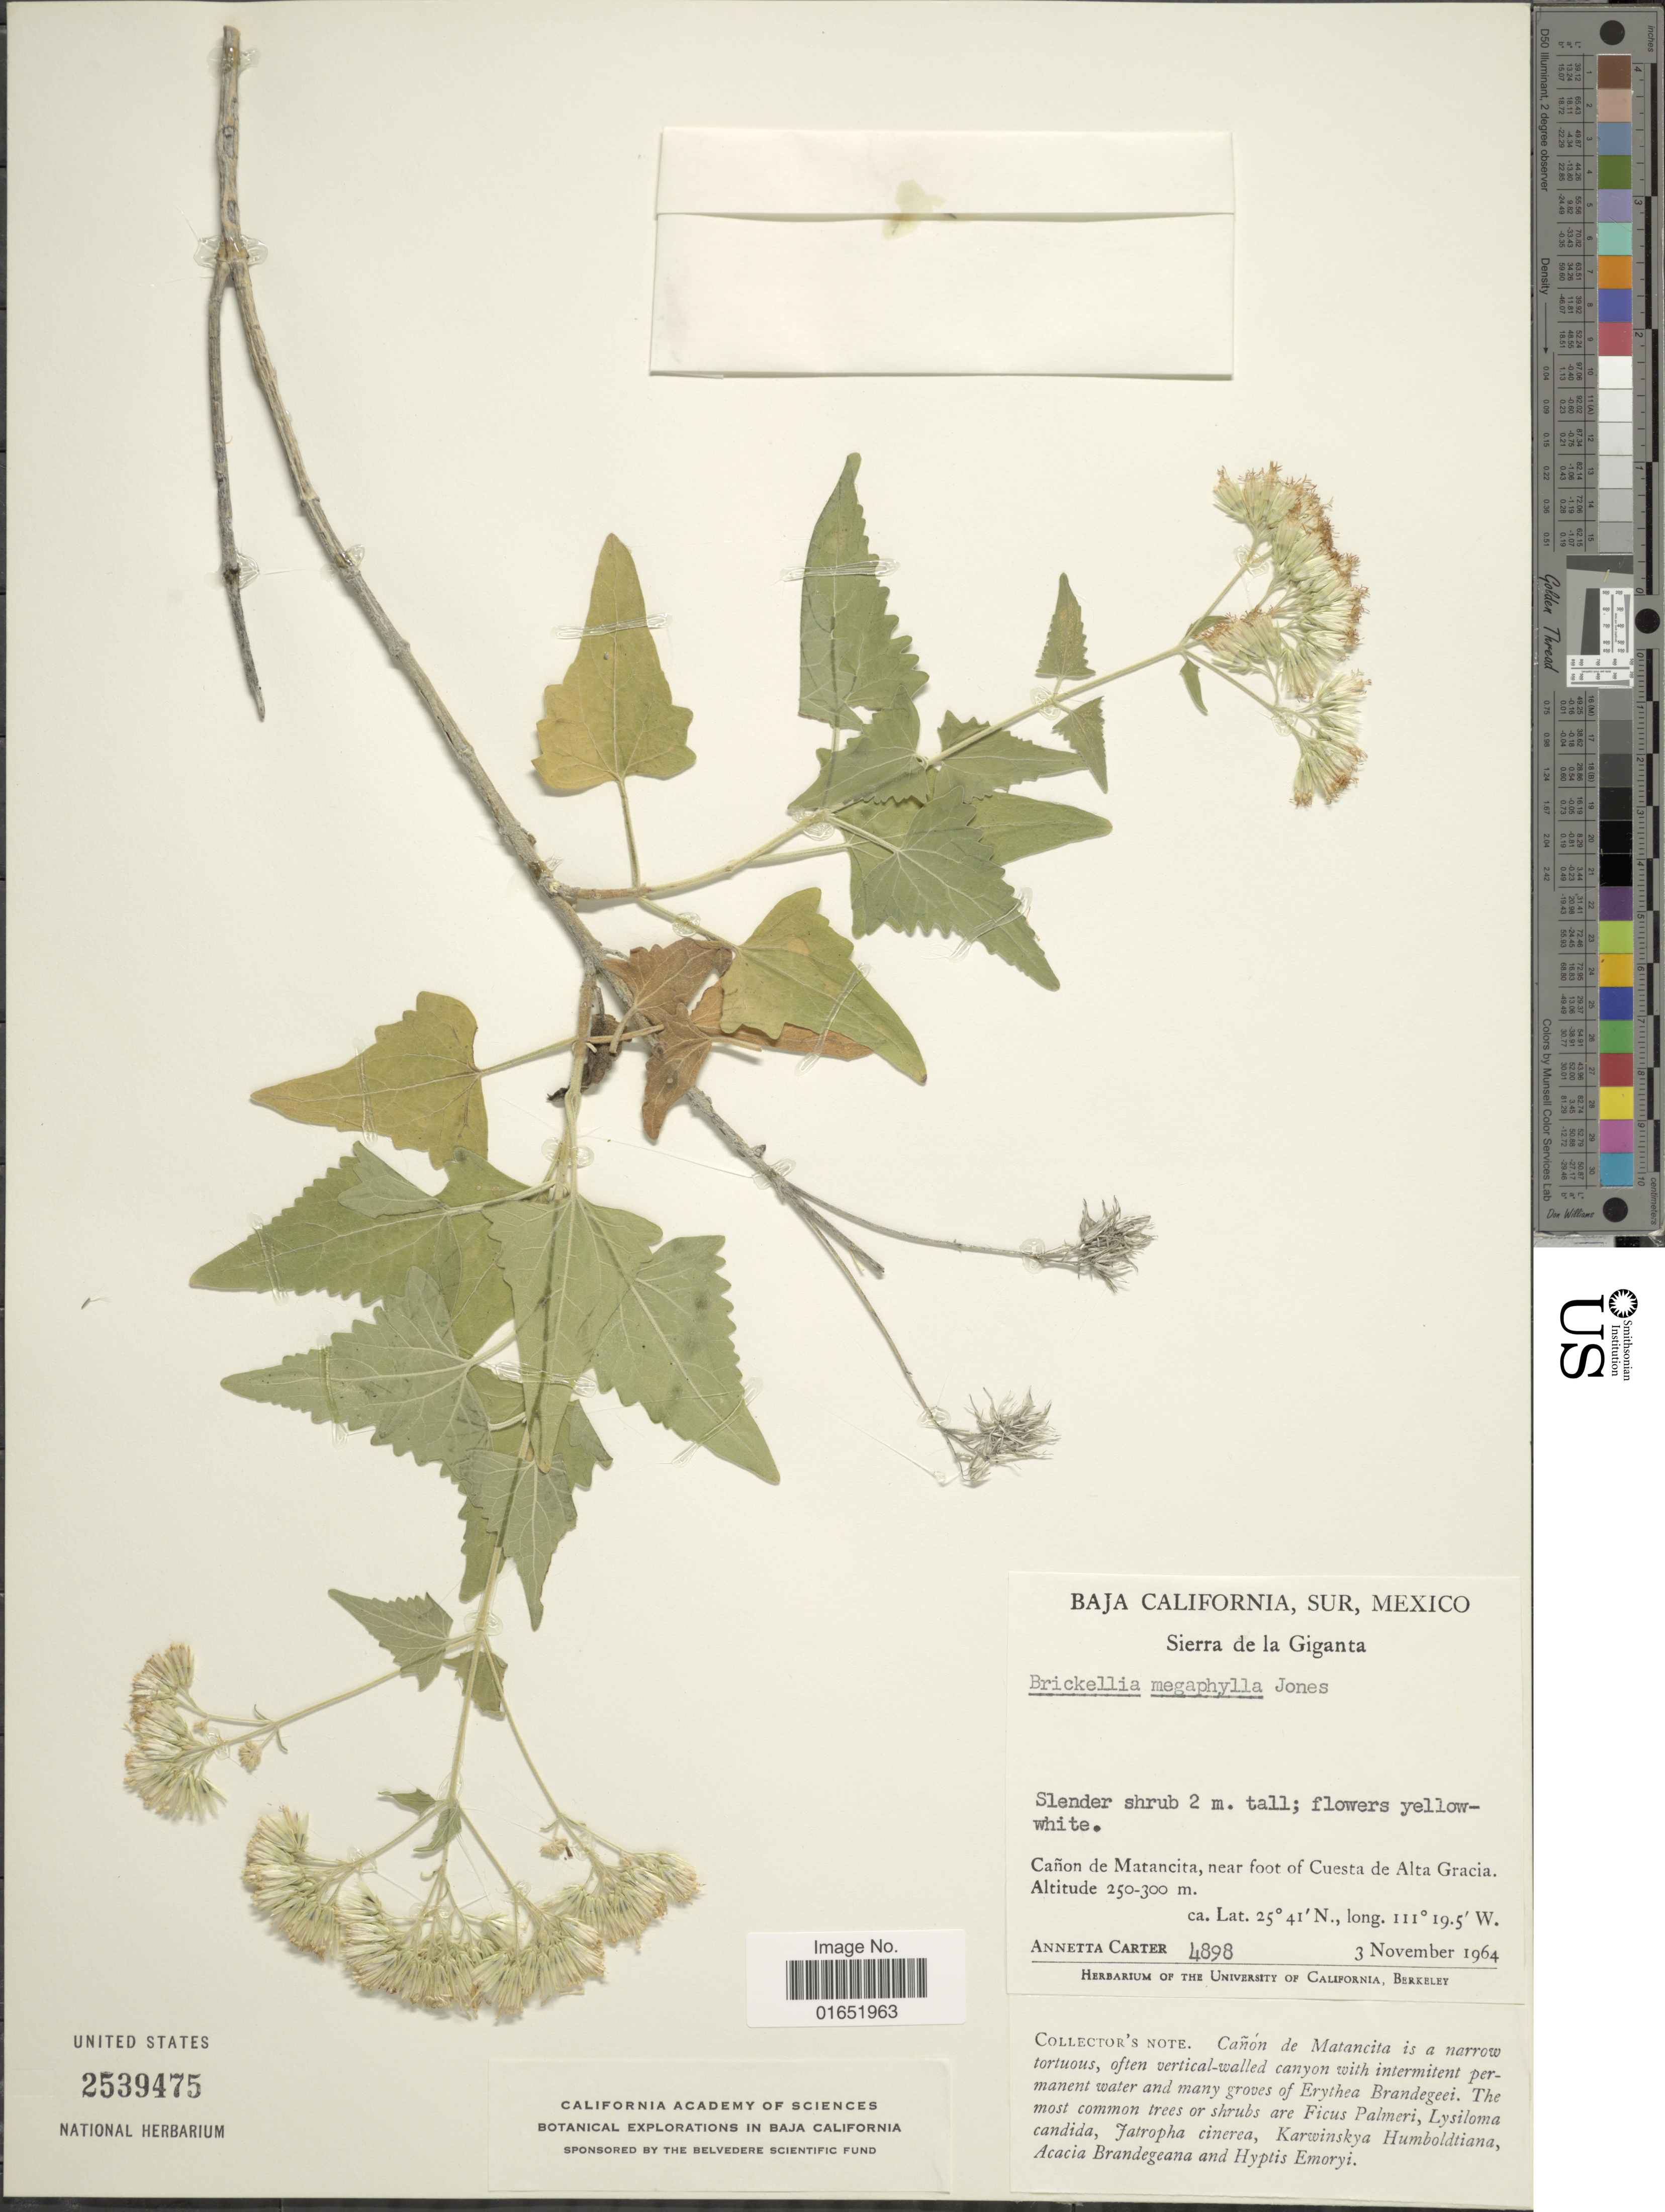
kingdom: Plantae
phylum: Tracheophyta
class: Magnoliopsida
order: Asterales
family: Asteraceae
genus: Brickellia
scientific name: Brickellia megaphylla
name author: M.E. Jones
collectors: A. Carter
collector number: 4898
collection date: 1964-11-03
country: Mexico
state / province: Baja California Sur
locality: Sur, Sierra de la Giganta, Cañon de Matancita, near foot of Cuesta de Alta Gracia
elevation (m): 250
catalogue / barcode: US 2539475